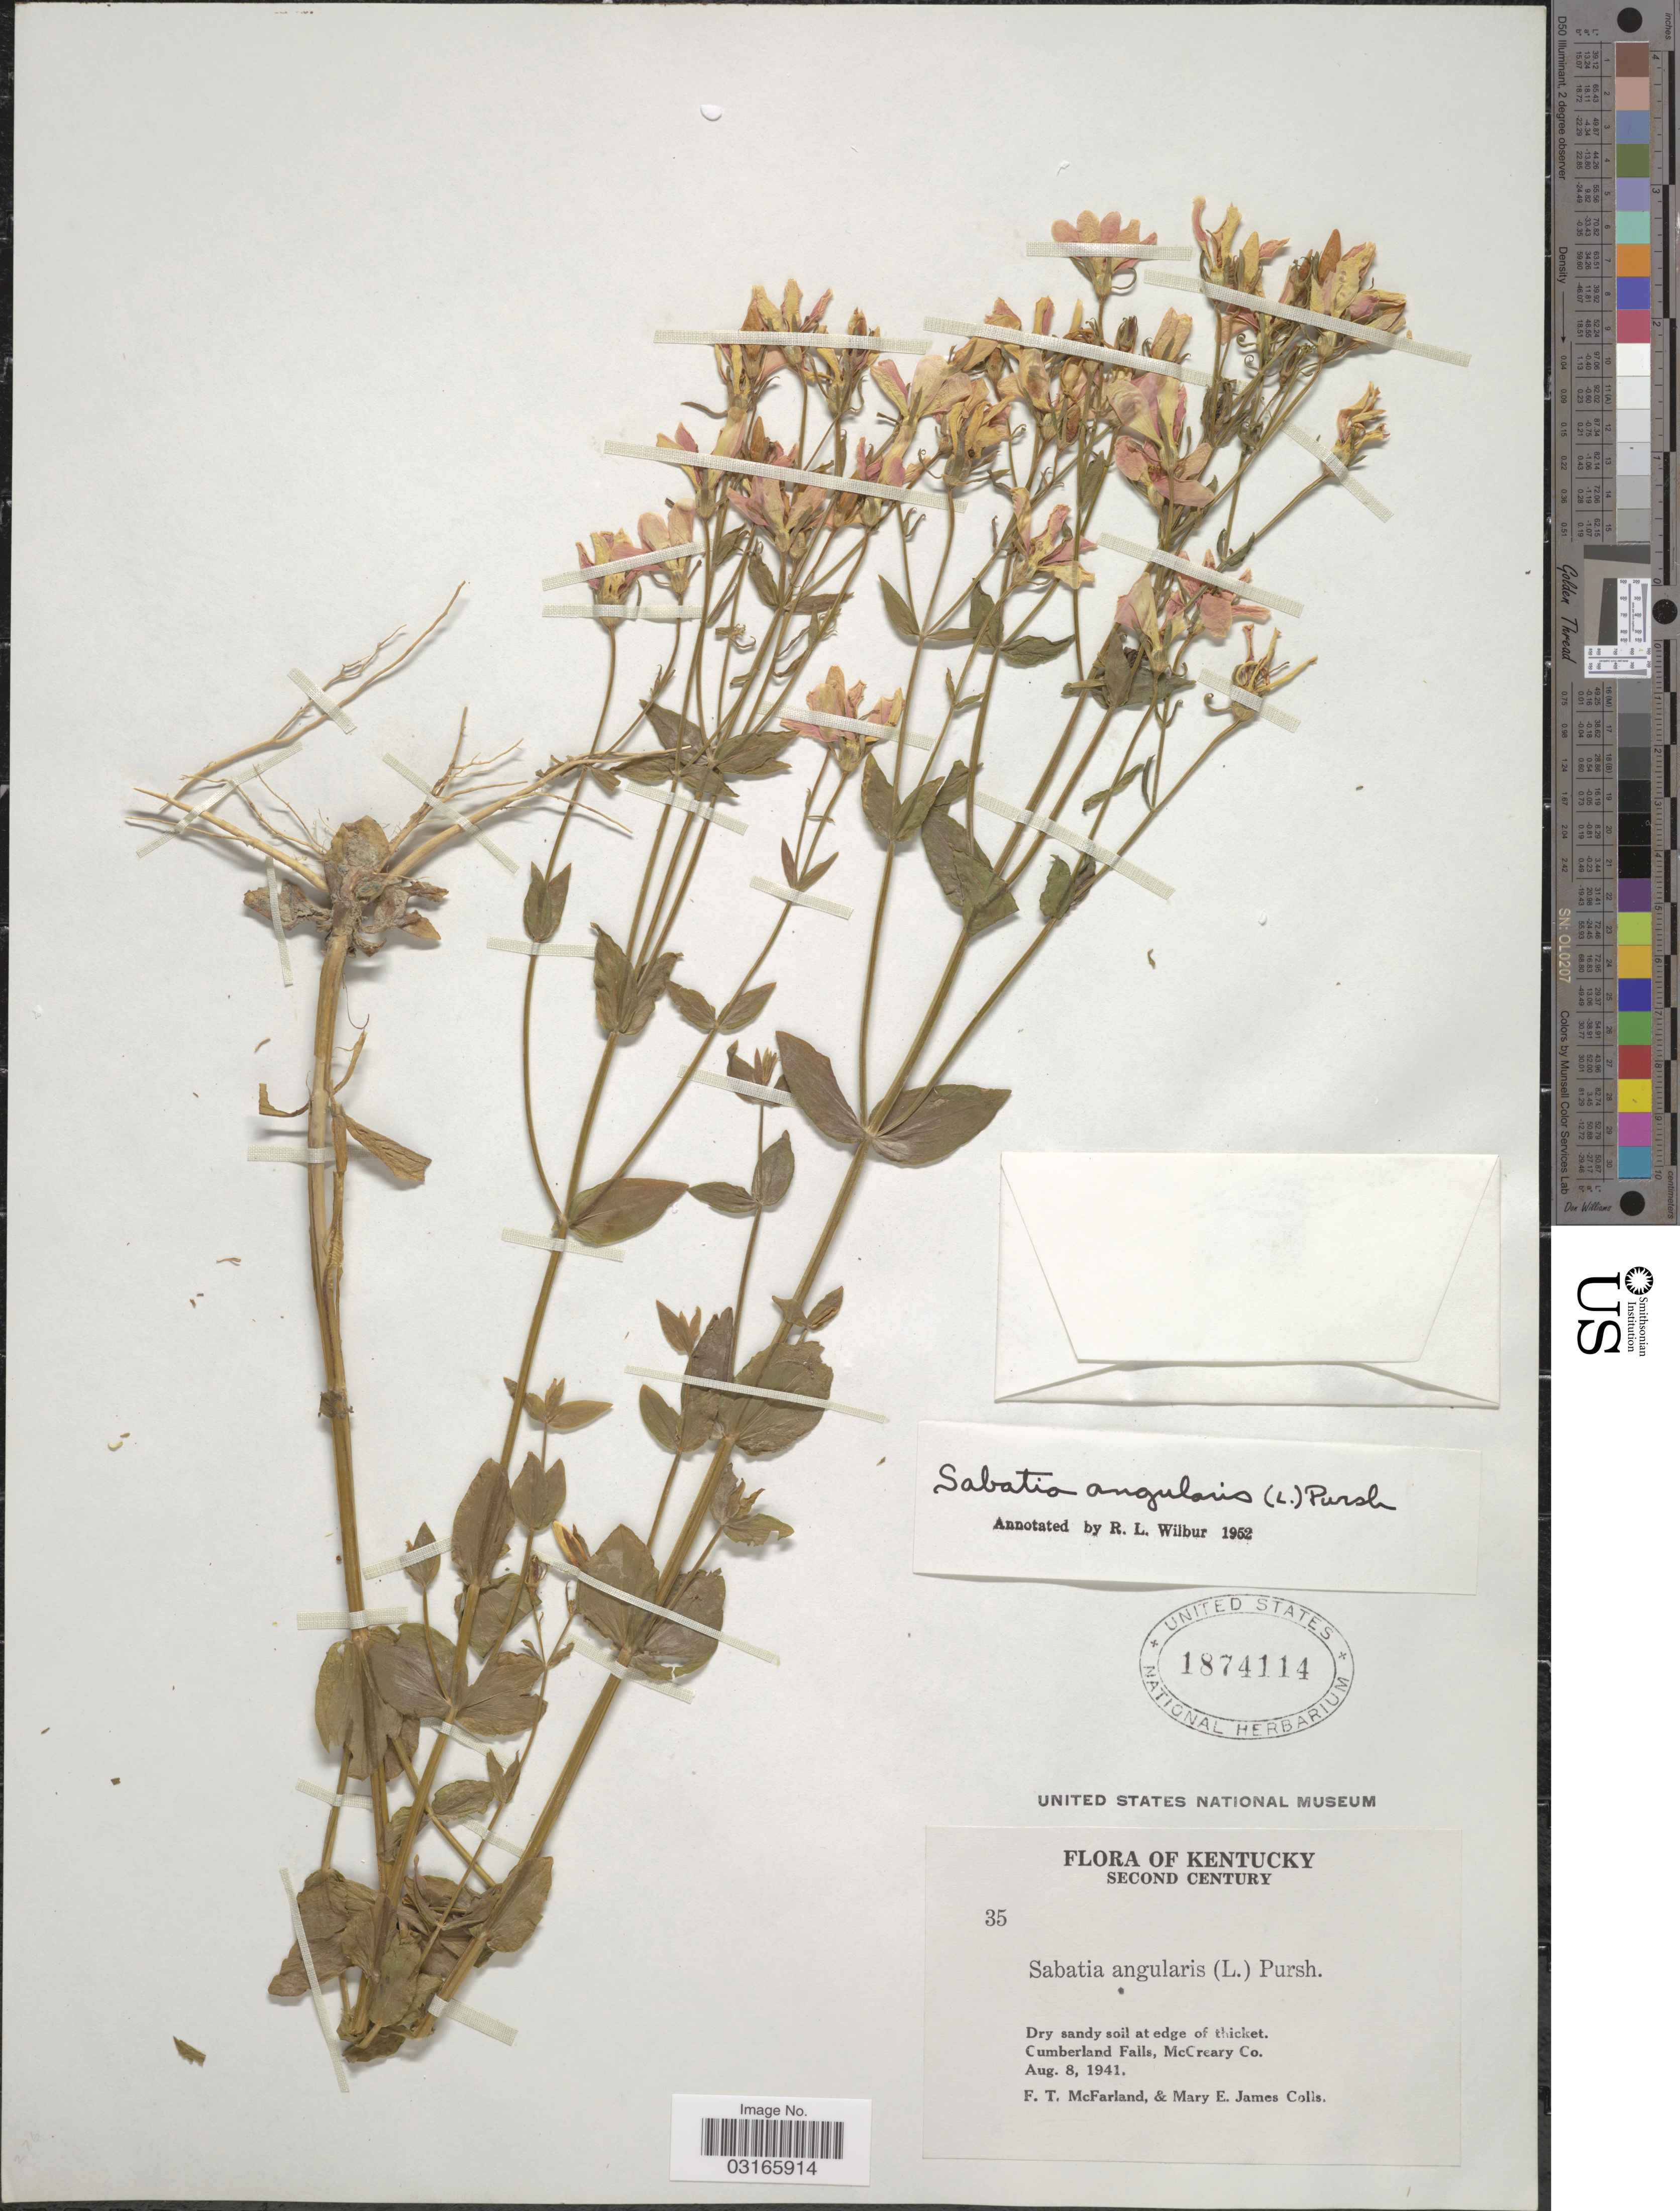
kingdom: Plantae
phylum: Tracheophyta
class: Magnoliopsida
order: Gentianales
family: Gentianaceae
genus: Sabatia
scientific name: Sabatia angularis (L.) Pursh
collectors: F. McFarland & M. E.Colls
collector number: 35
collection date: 1941-08-08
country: United States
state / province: Kentucky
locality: Second Century, Cumberland Falls, McCreary Co.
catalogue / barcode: US 1874114